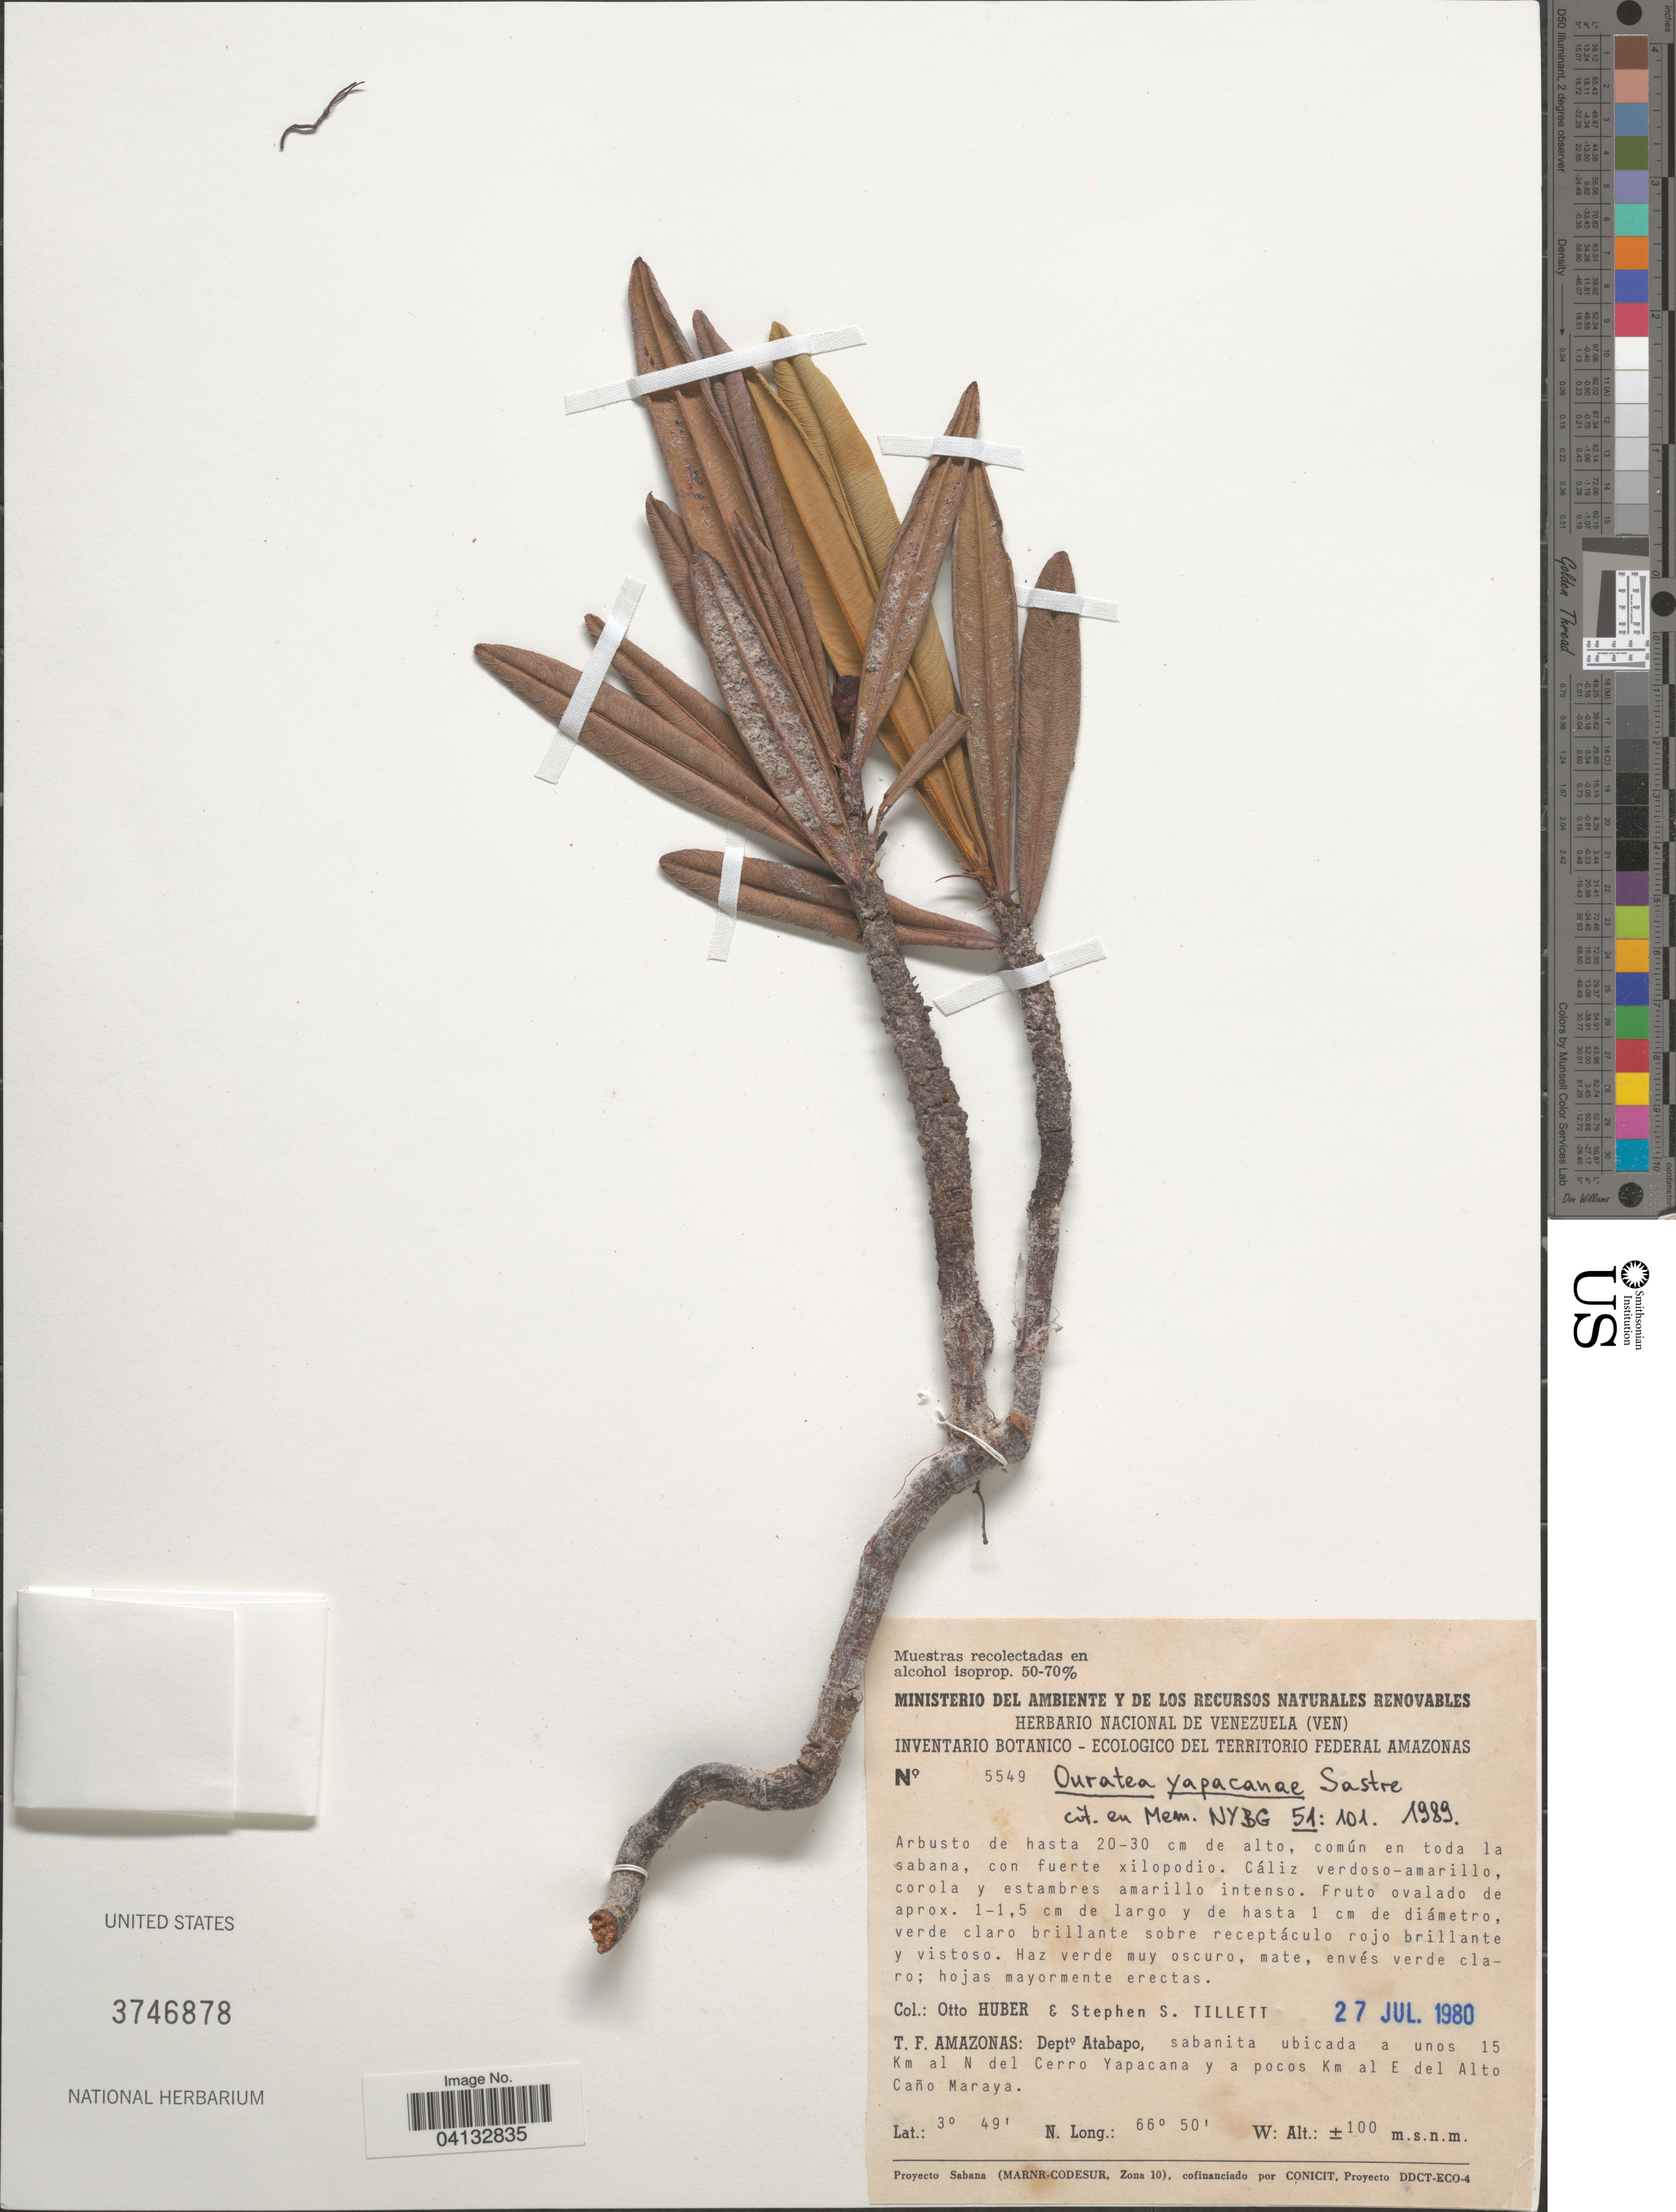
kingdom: Plantae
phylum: Tracheophyta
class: Magnoliopsida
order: Malpighiales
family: Ochnaceae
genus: Ouratea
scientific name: Ouratea yapacanae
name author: Sastre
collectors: O. Huber & S. S. Tillett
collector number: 5549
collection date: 1980-07-27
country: Venezuela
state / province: Amazonas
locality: T. F. Amazonas: Depto Atabapo, sabanita ubicada a unos 15 Km al N del Cerro Yapacana y a pocos Km al E del Alto Caño Maraya.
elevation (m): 100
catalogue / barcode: US 3746878